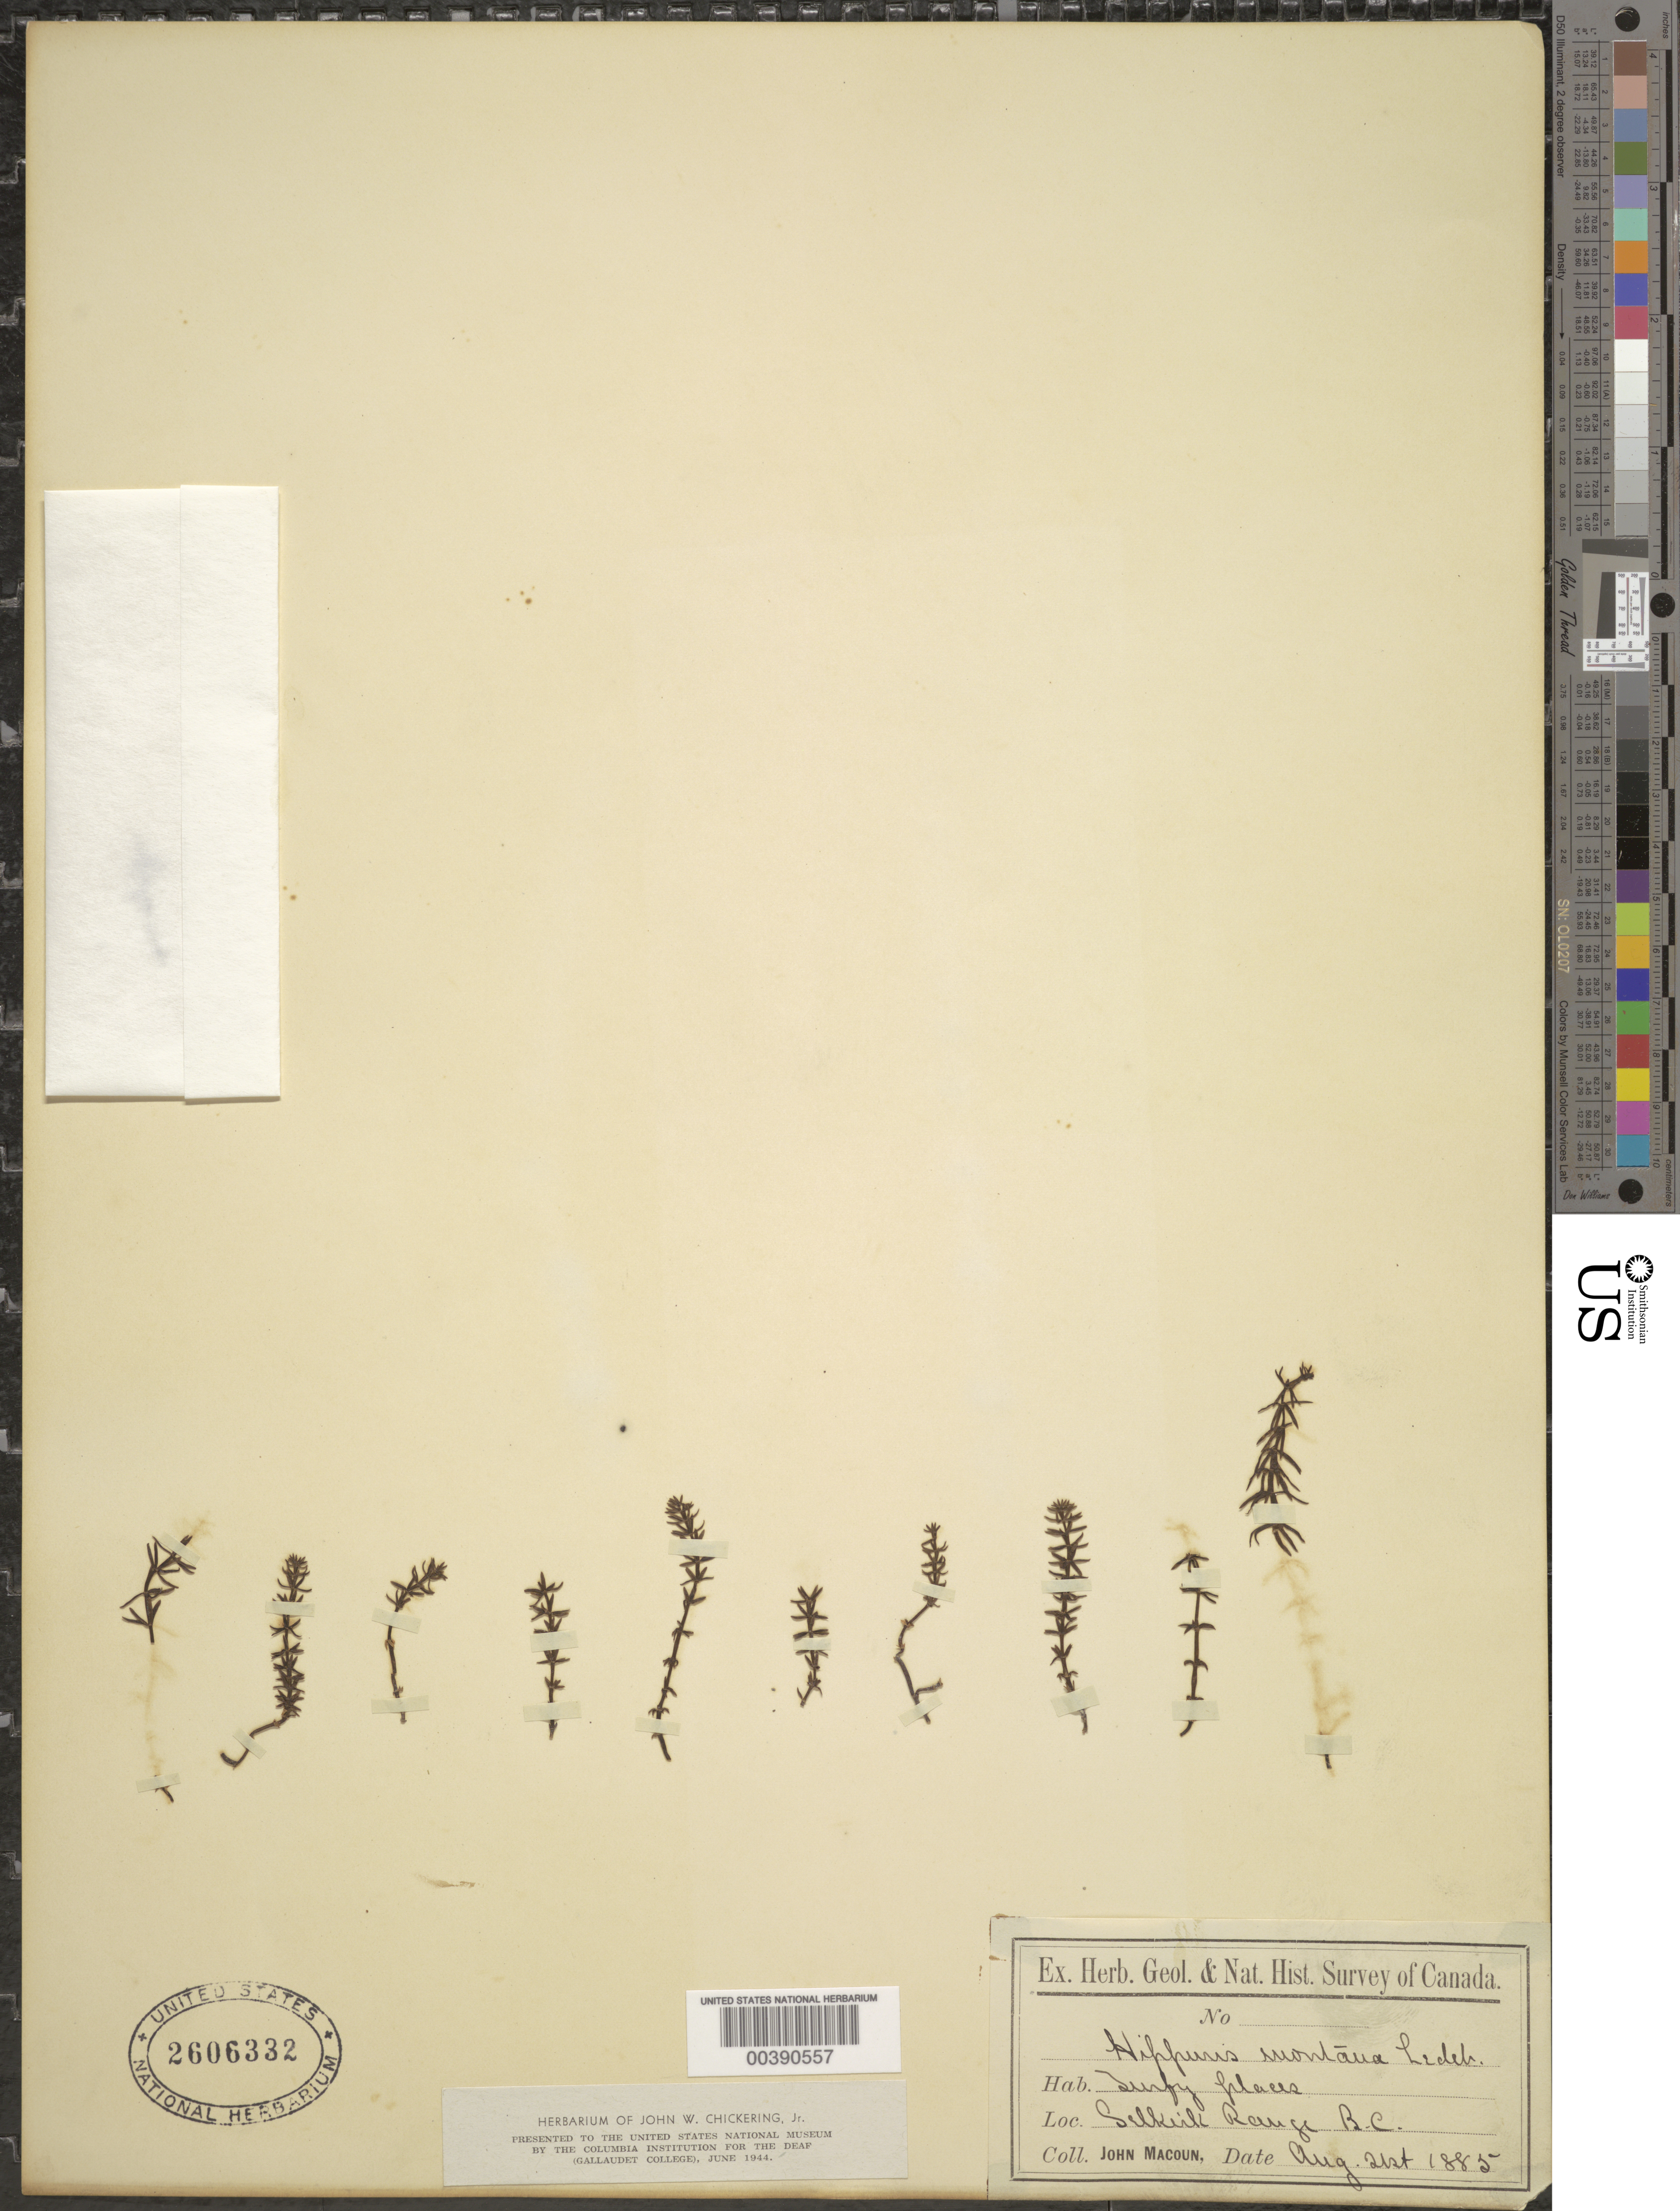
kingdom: Plantae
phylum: Tracheophyta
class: Magnoliopsida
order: Lamiales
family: Plantaginaceae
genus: Hippuris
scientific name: Hippuris vulgaris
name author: L.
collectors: J. M. Macoun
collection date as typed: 21 Aug 1885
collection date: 1885-08-21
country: Canada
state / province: British Columbia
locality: Selkirk range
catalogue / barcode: US 2606332